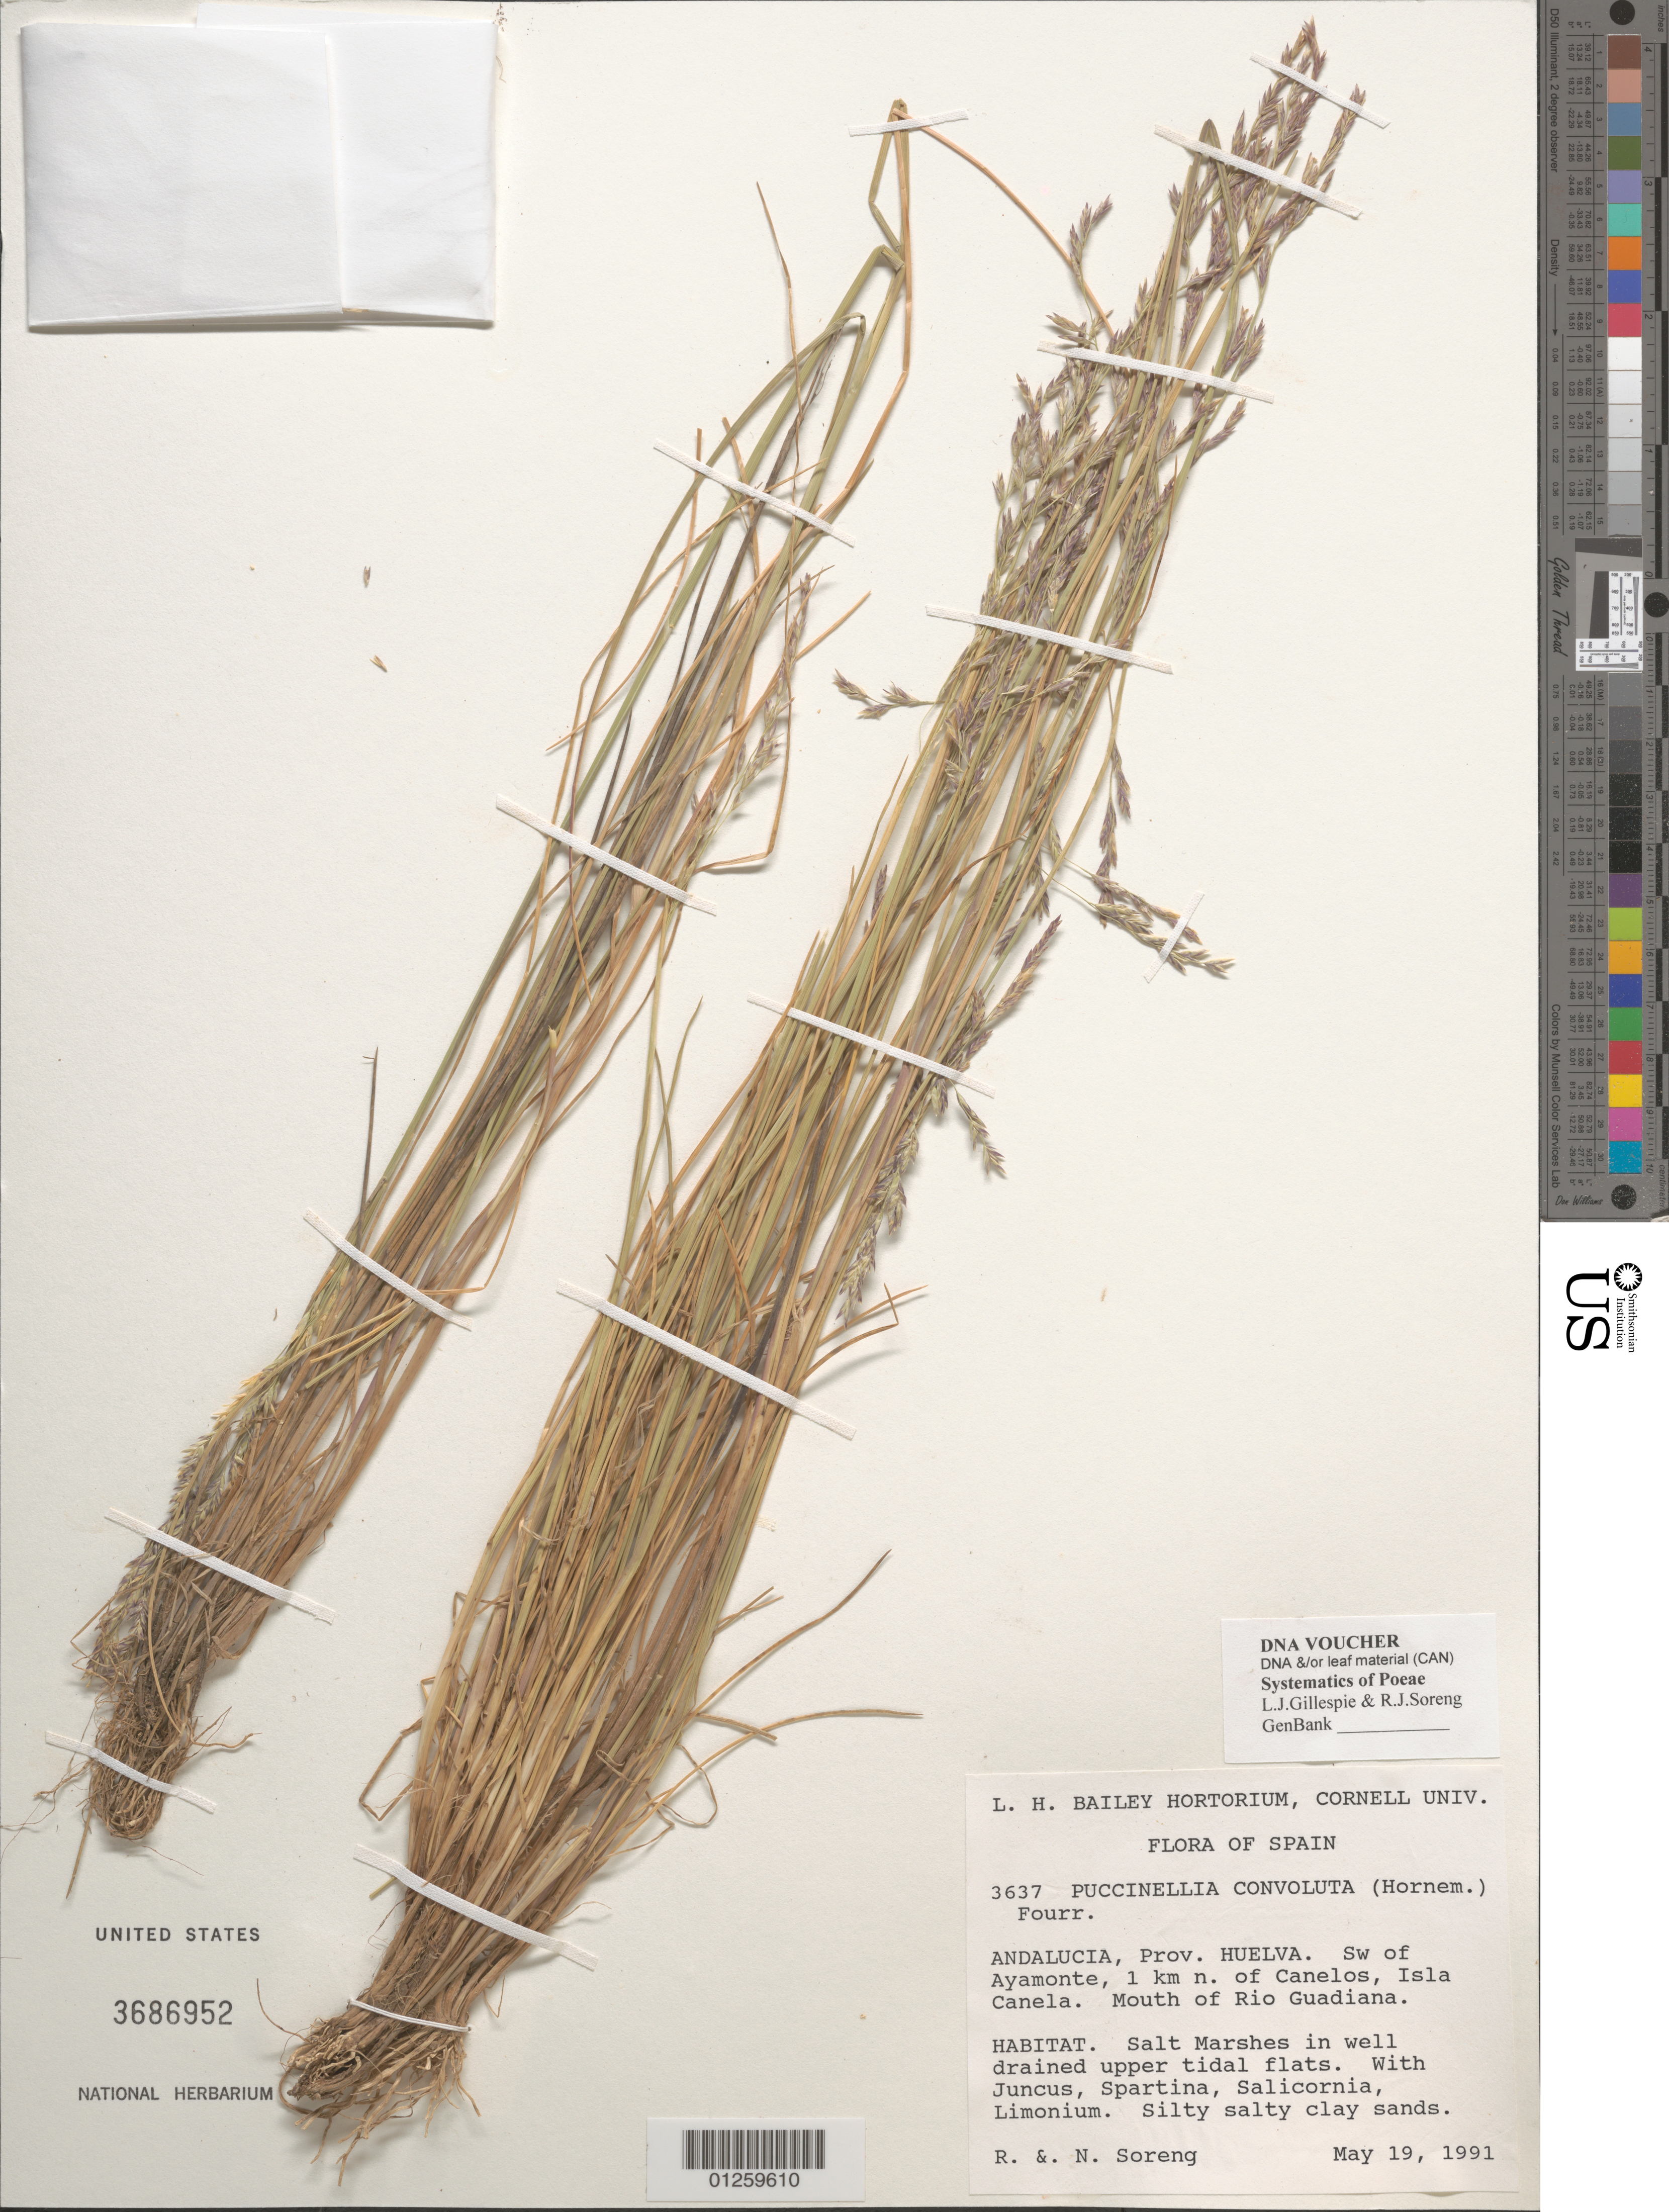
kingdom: Plantae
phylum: Tracheophyta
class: Liliopsida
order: Poales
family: Poaceae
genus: Puccinellia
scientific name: Puccinellia iberica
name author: (Wolley-Dod) Tzvelev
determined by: Soreng, Robert J., Research Associate (BOT), Smithsonian Institution - National Museum of Natural History (UNITED STATES)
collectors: R. J. Soreng & N. L. Soreng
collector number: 3637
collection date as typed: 19 May 1991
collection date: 1991-05-19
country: Spain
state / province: Andalucia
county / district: Huelva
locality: Sw of Ayamonte, 1 km N of Canelos, Isla Canela. Mouth of Rio Guadiana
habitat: Salt Marshes well drained upper tidal flats, w/ Juncus, Spartina, Salicornia, Limonium, Puccinellia, silty salty clay sands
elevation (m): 1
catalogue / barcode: US 3686952